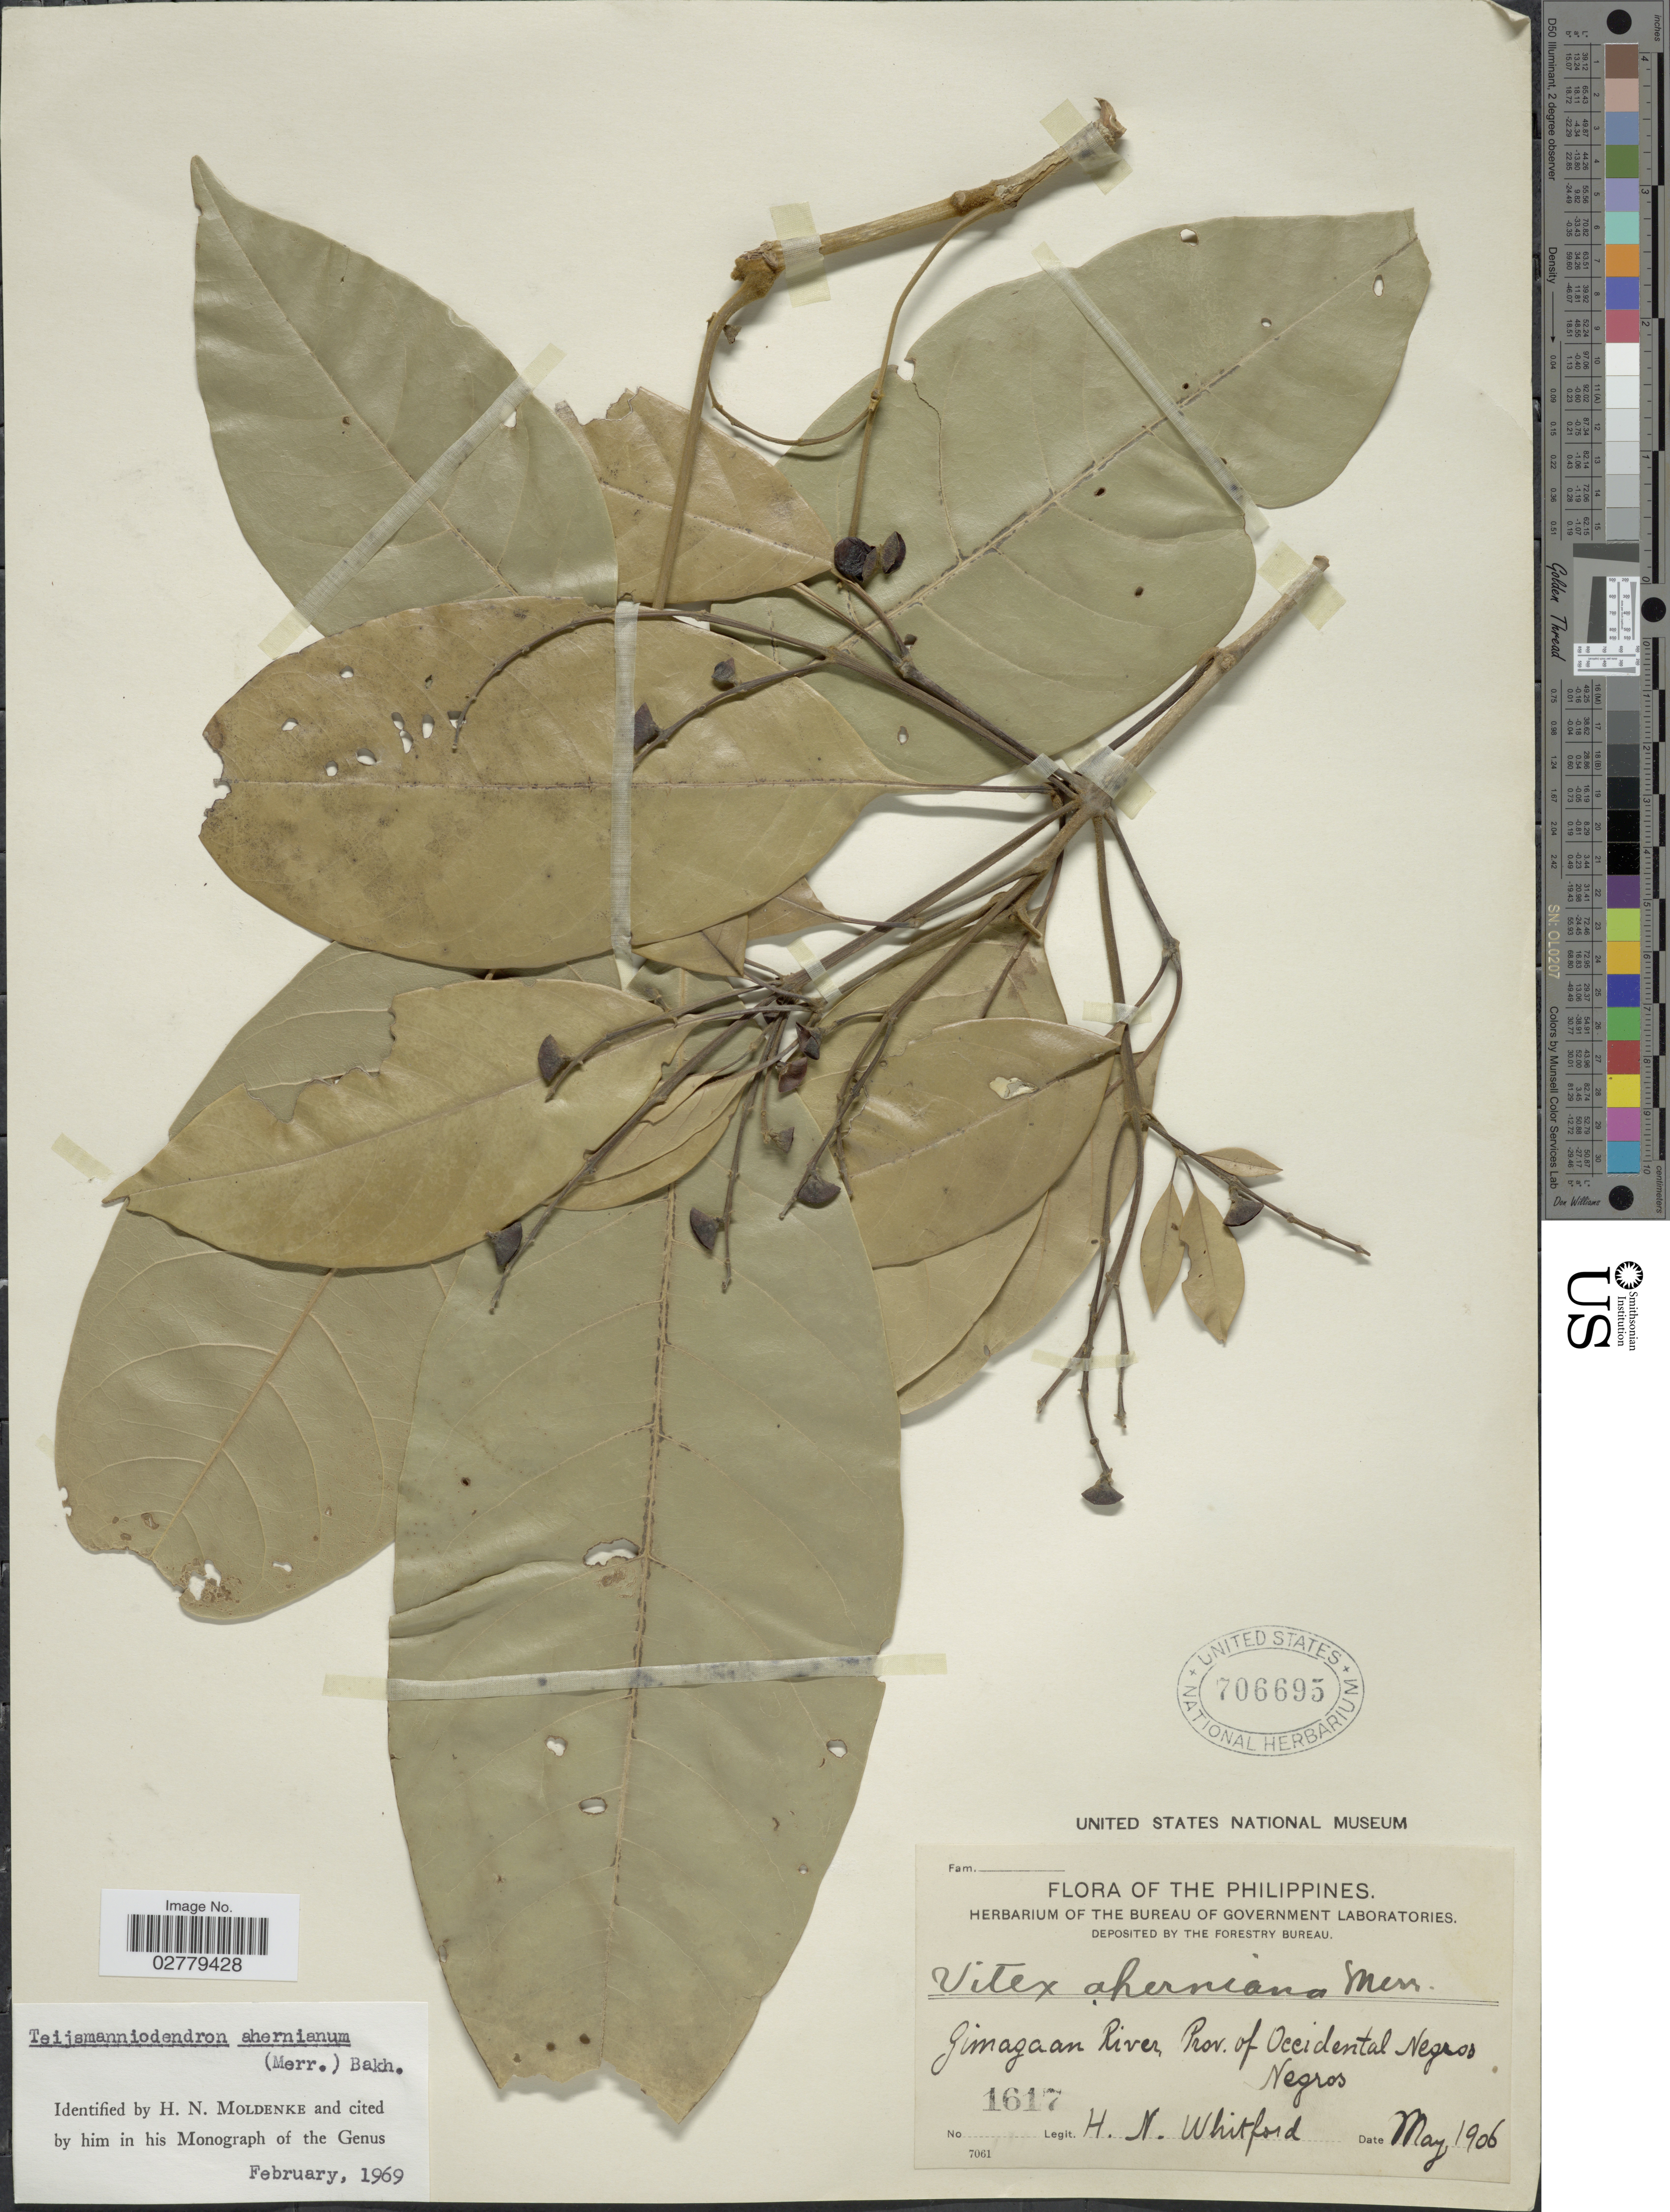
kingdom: Plantae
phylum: Tracheophyta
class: Magnoliopsida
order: Lamiales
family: Lamiaceae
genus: Teijsmanniodendron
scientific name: Teijsmanniodendron ahernianum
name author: (Merr.) Bakh.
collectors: H. N. Whitford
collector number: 1617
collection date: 1906-05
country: Philippines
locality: Gimagaan River, Prov. of Occidental Negros. Negros.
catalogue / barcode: US 706695